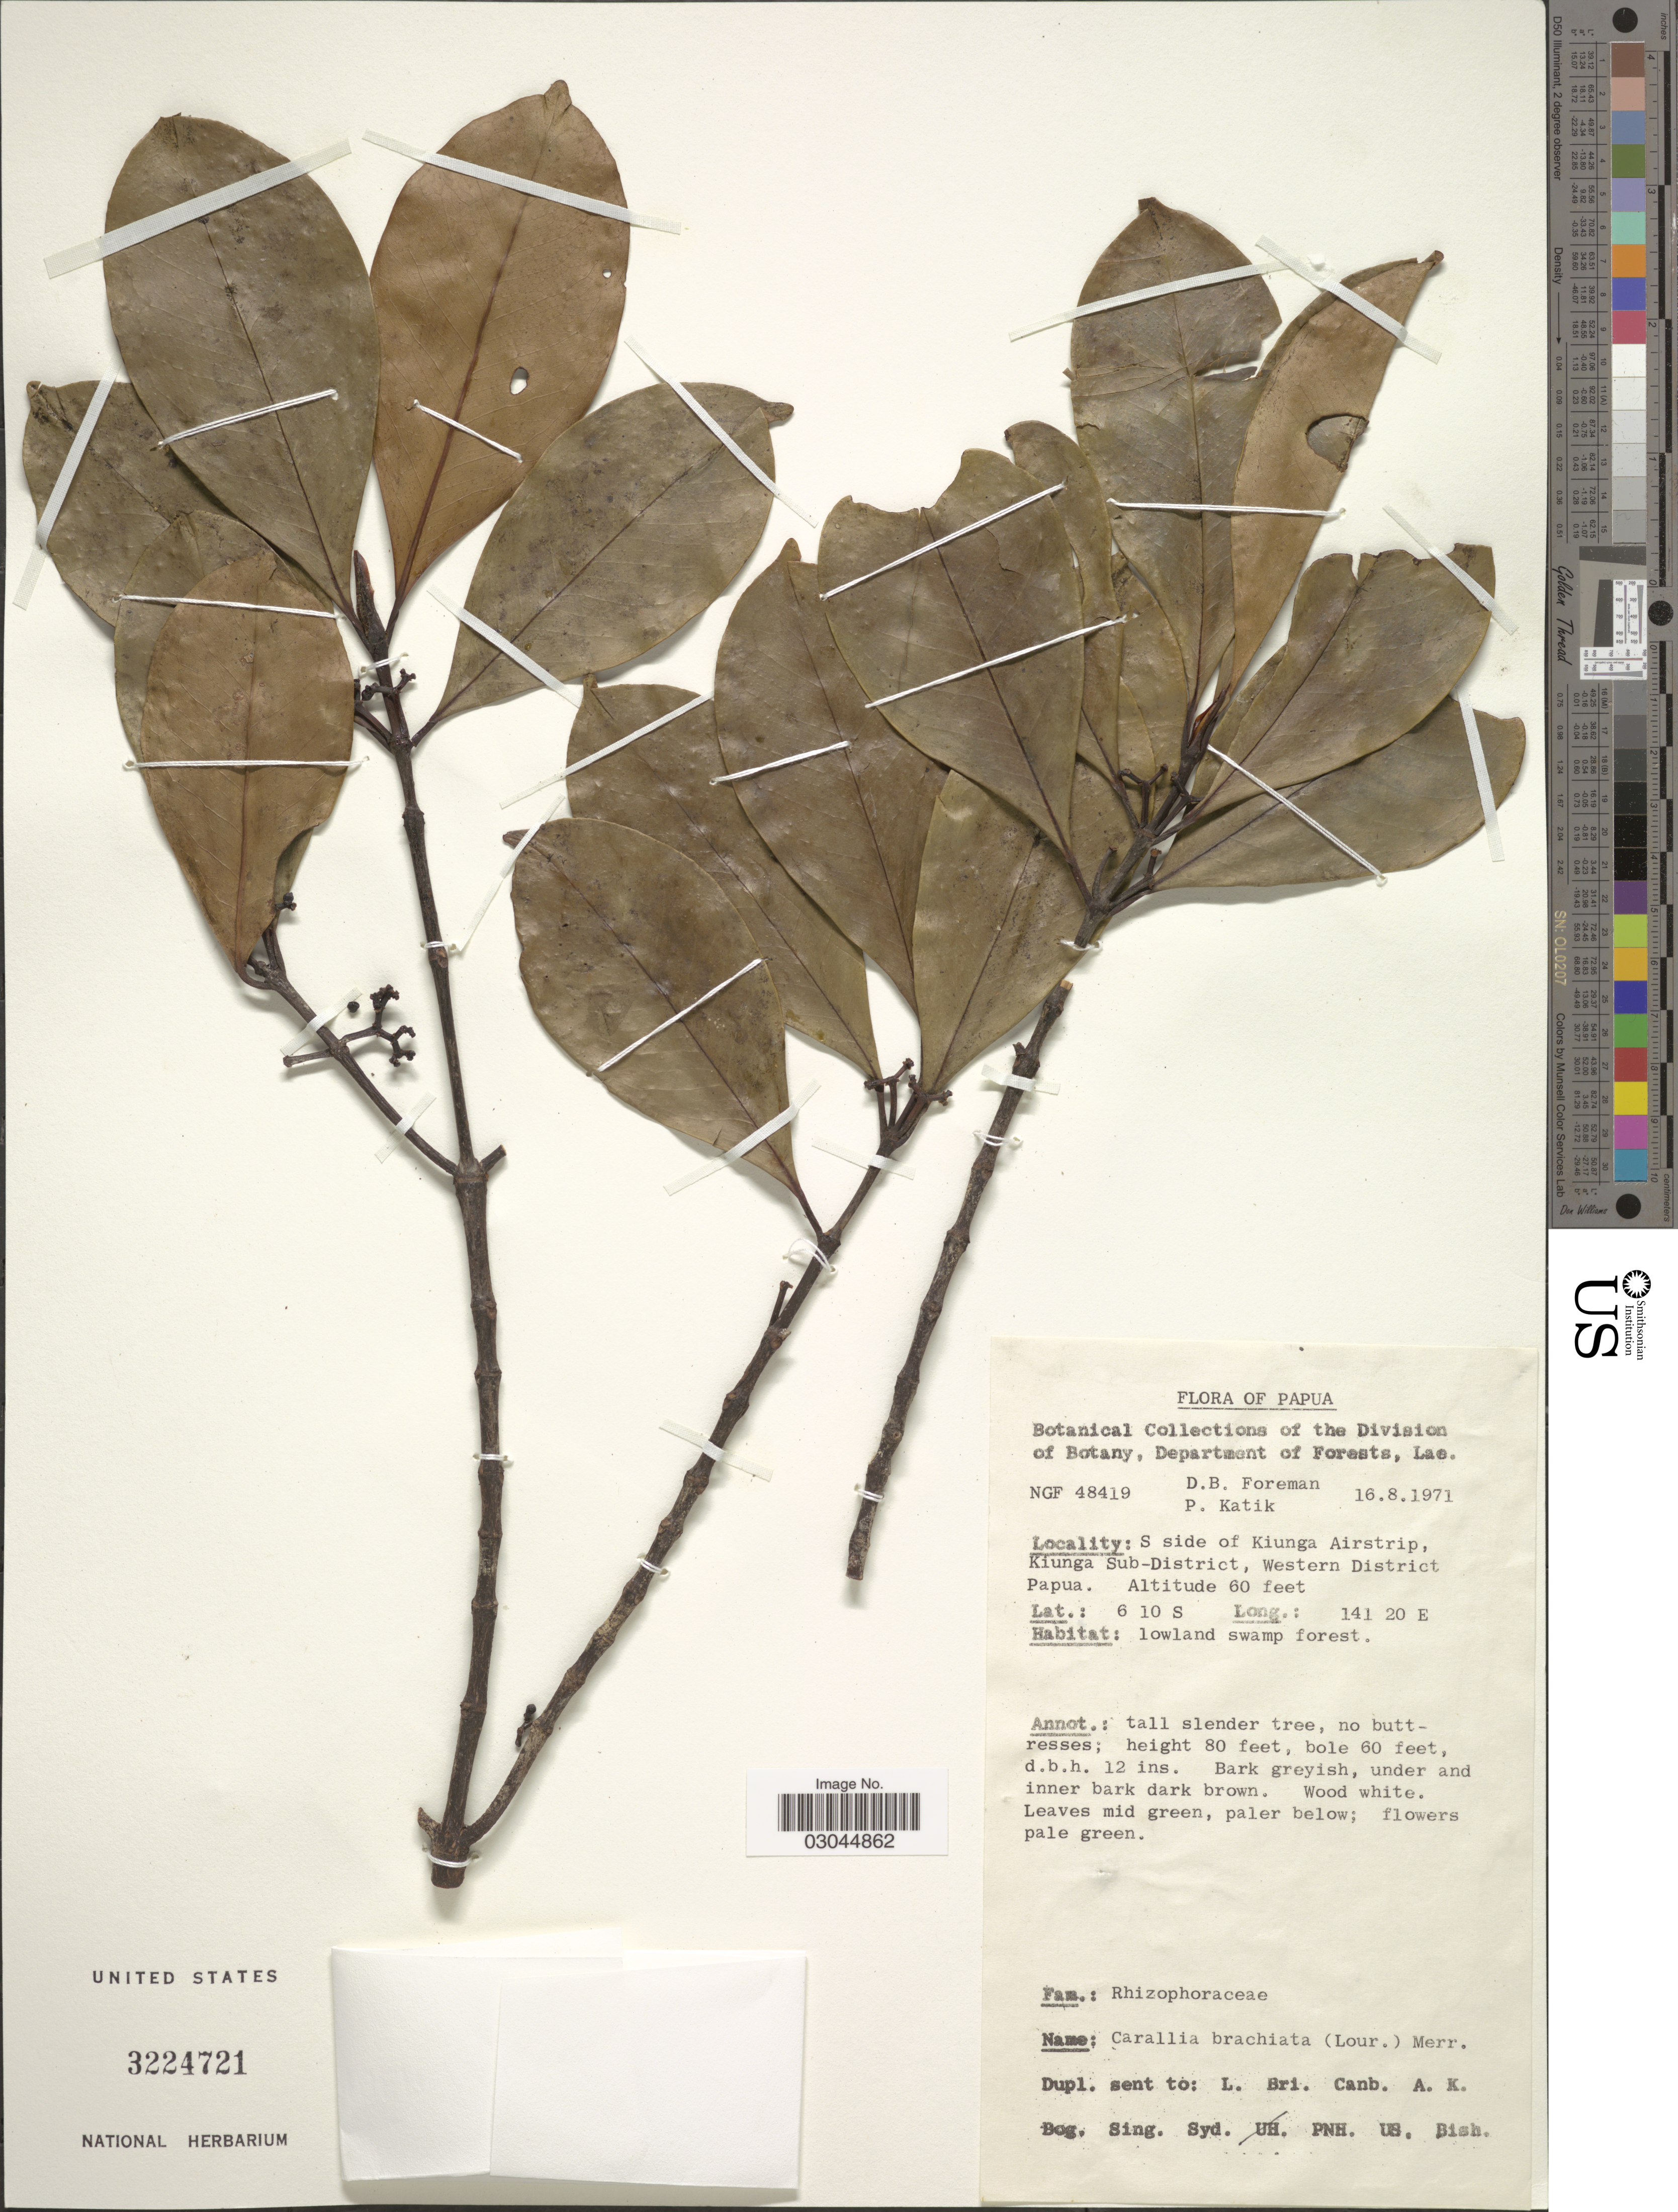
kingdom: Plantae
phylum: Tracheophyta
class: Magnoliopsida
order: Malpighiales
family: Rhizophoraceae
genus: Carallia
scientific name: Carallia brachiata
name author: (Lour.) Merr.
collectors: D. Foreman & P. Katik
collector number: NGF 48419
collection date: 1971-08-16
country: Papua New Guinea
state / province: Manus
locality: Papua. S side of Kiunga Airstrip, Kiunga Sub-District, Western District.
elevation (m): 18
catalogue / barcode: US 3224721